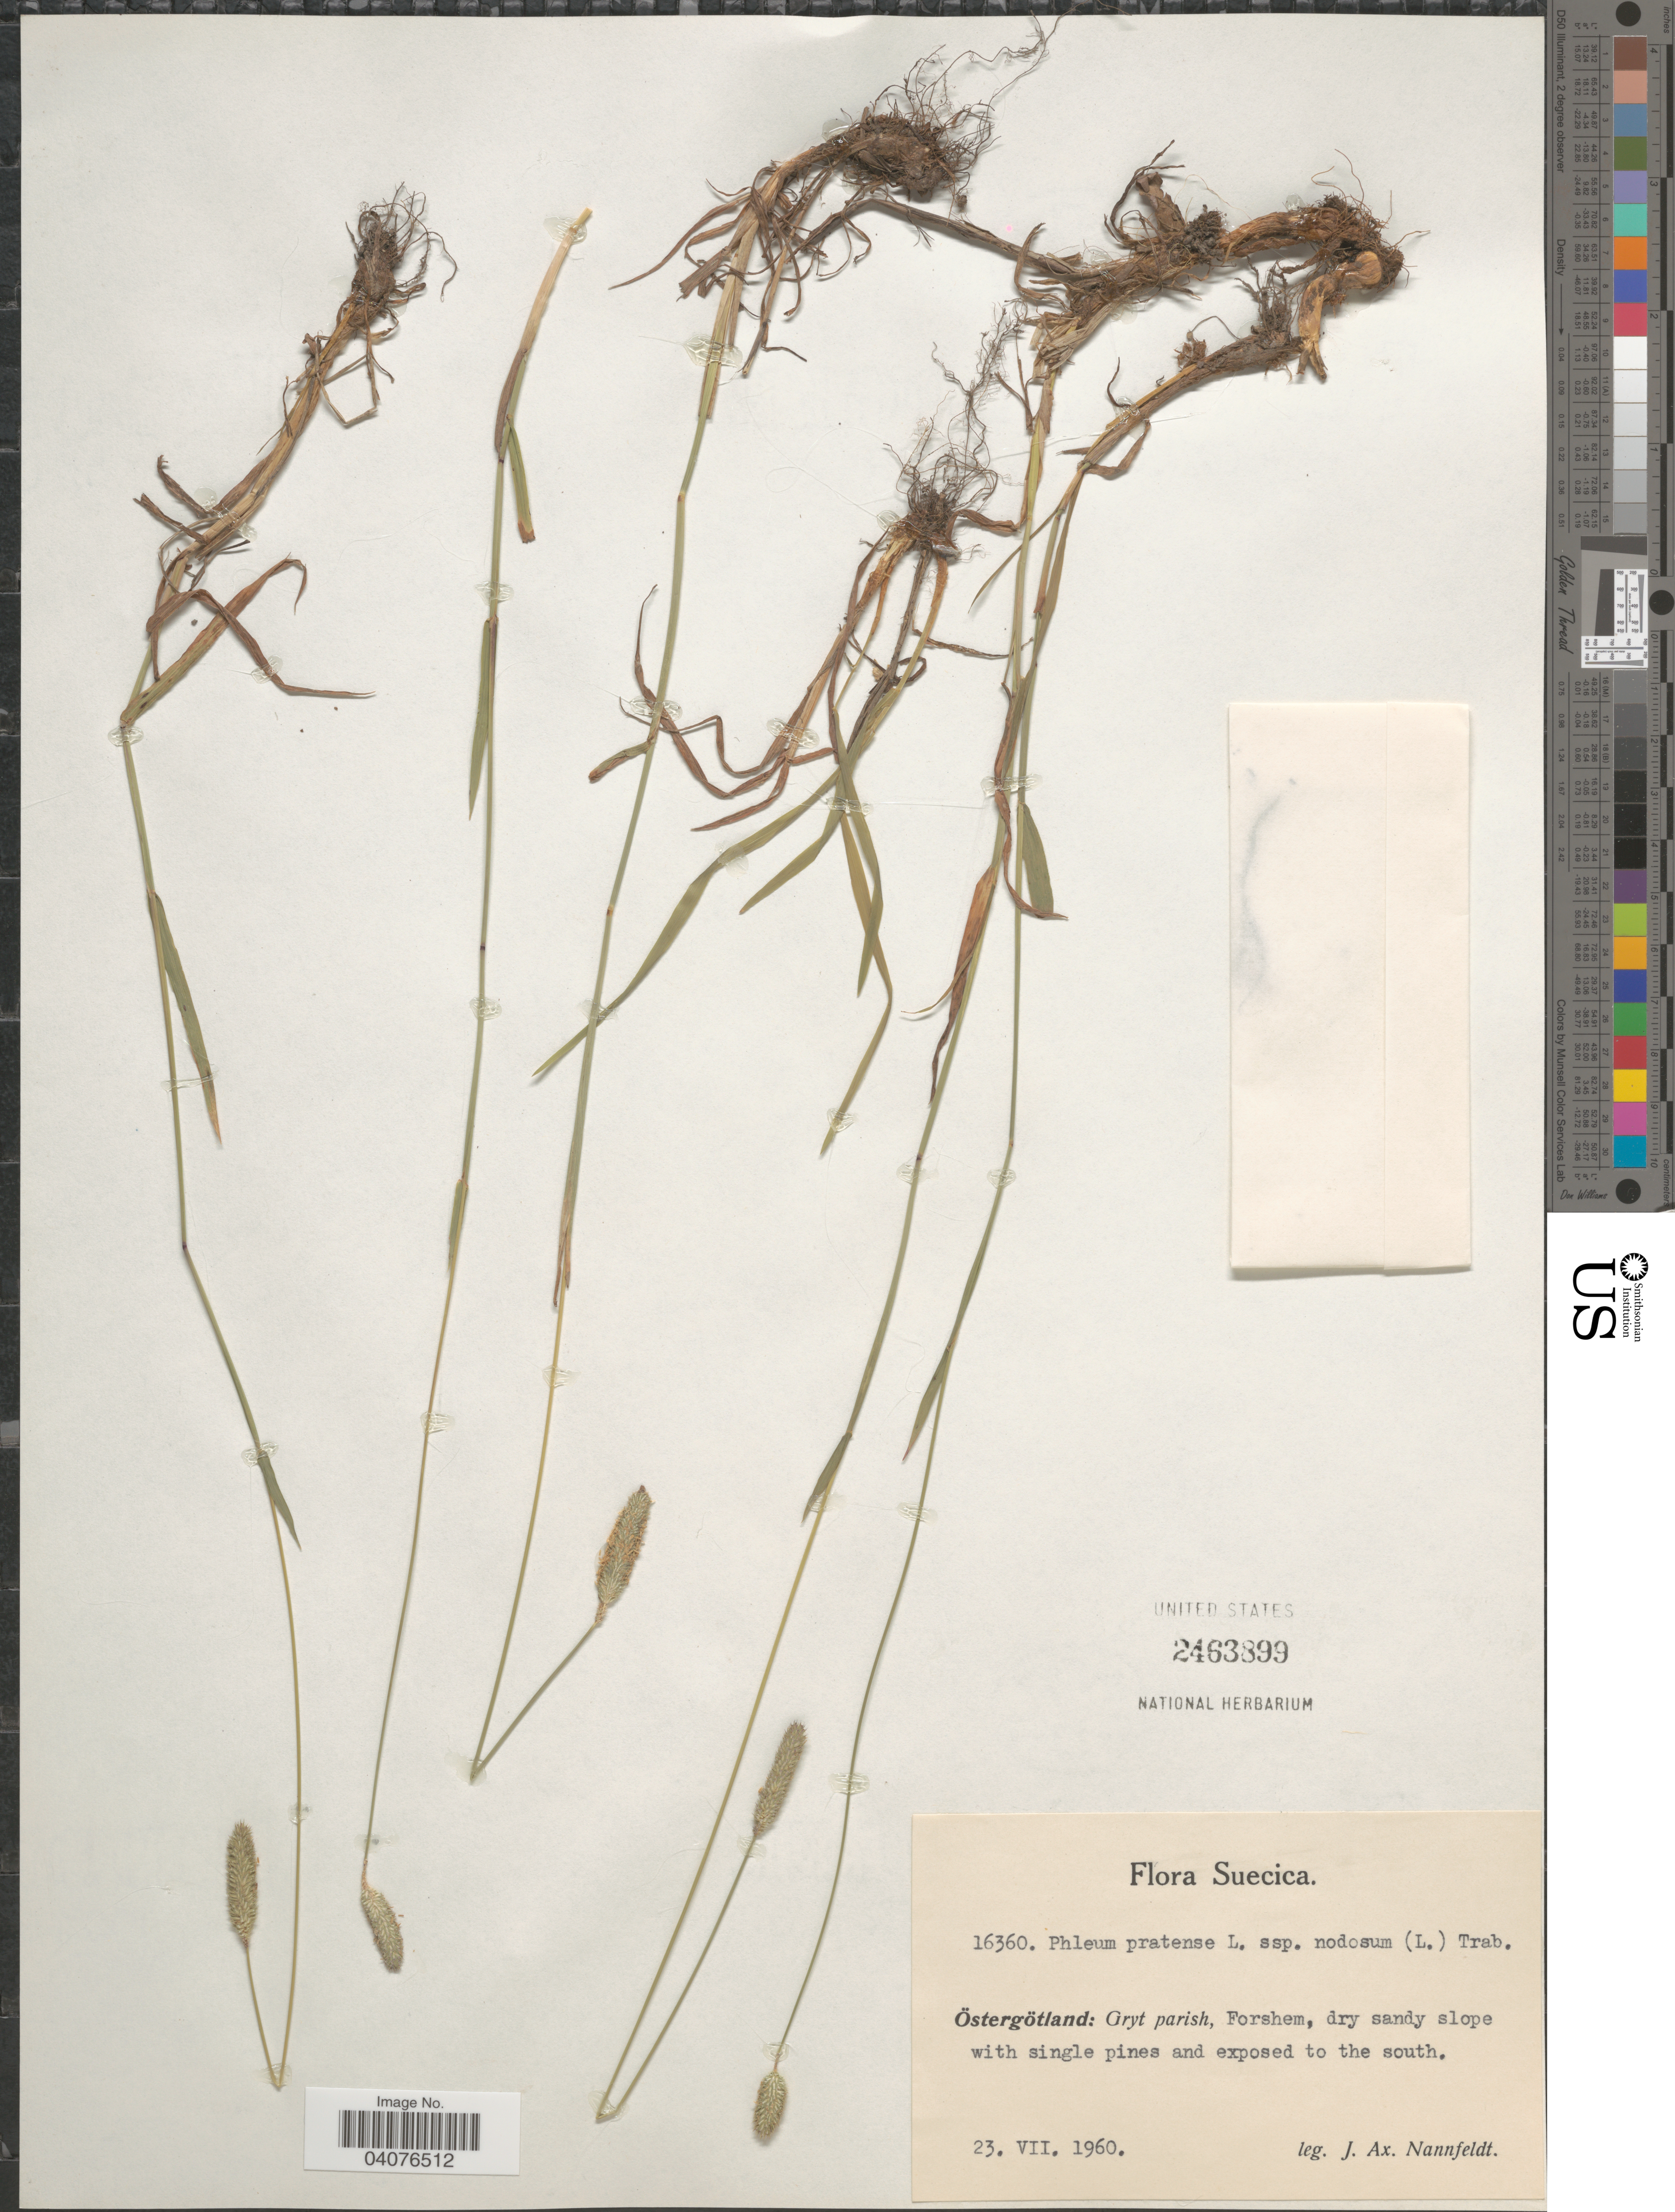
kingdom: Plantae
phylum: Tracheophyta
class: Liliopsida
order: Poales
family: Poaceae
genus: Phleum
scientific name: Phleum pratense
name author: L.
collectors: J. Nannfeldt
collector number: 16360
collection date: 1960-07-23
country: Sweden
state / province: Östergötland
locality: Gryt parish, Forshem, dry sandy slope with single pines and exposed to the south.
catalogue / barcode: US 2463899